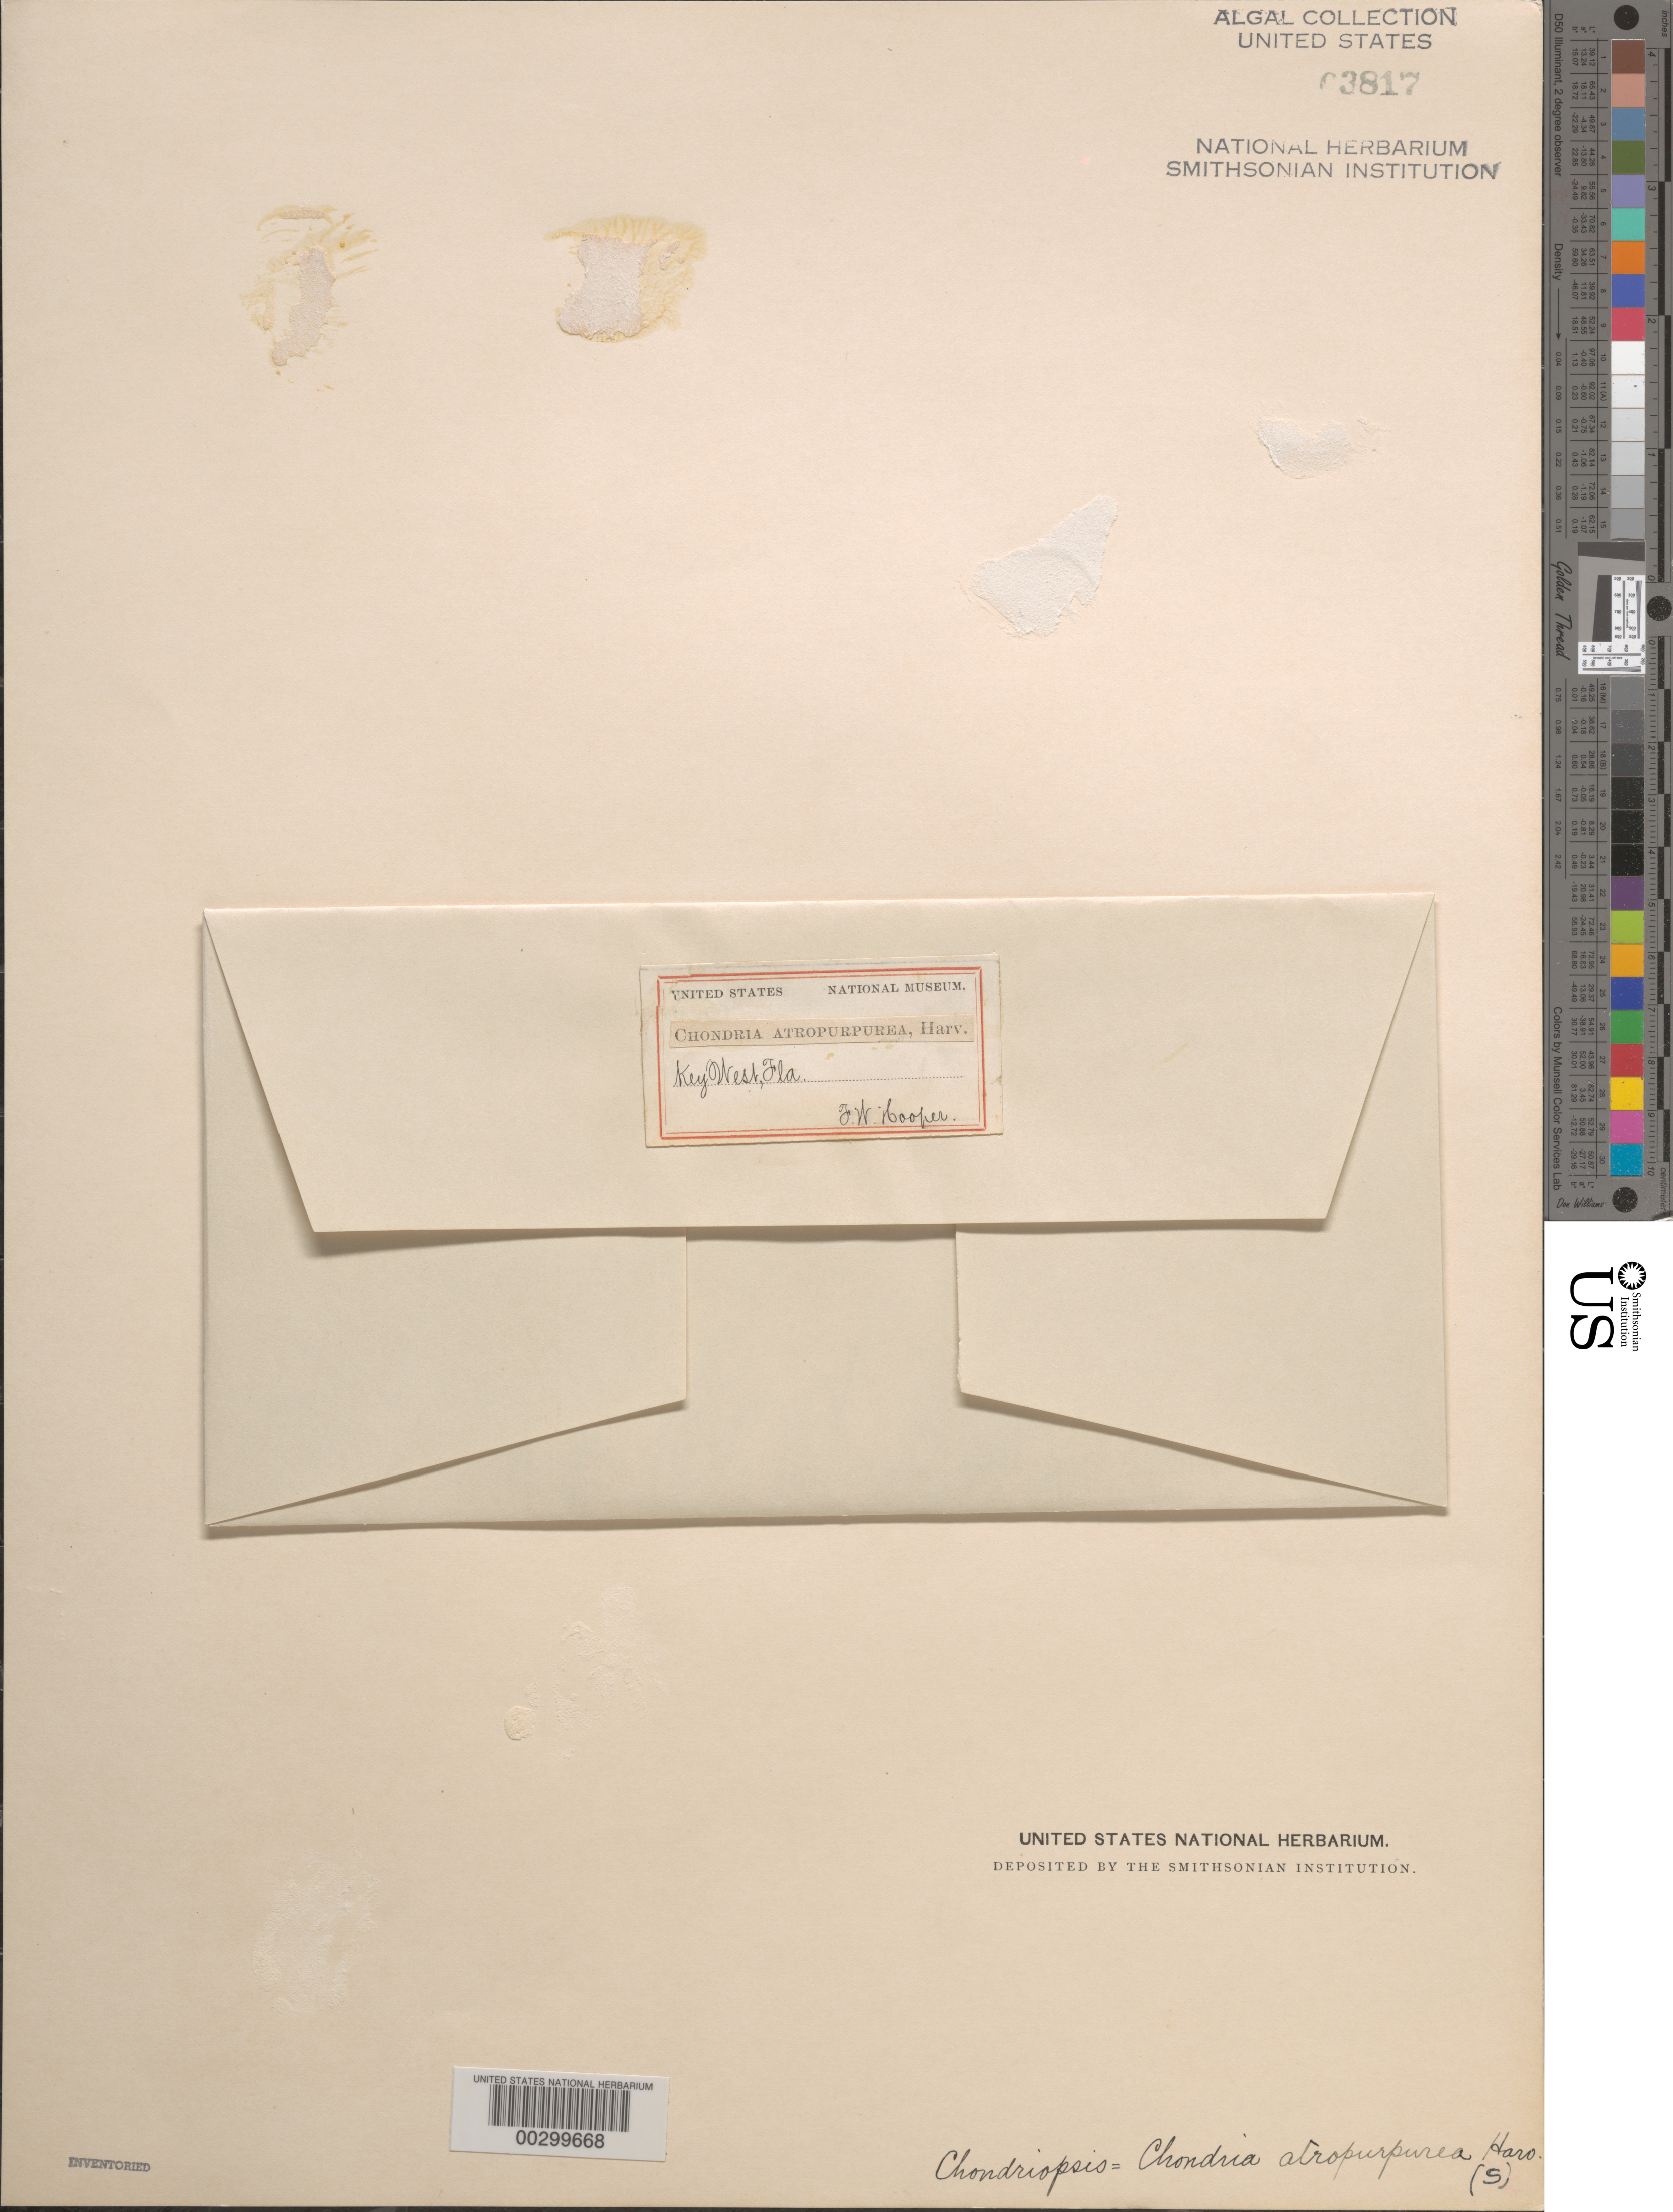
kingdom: Plantae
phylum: Rhodophyta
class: Florideophyceae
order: Ceramiales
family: Rhodomelaceae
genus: Chondria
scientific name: Chondria atropurpurea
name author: Harv.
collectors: F. Hooper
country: United States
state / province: Florida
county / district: Monroe County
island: Key West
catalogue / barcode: US 3817